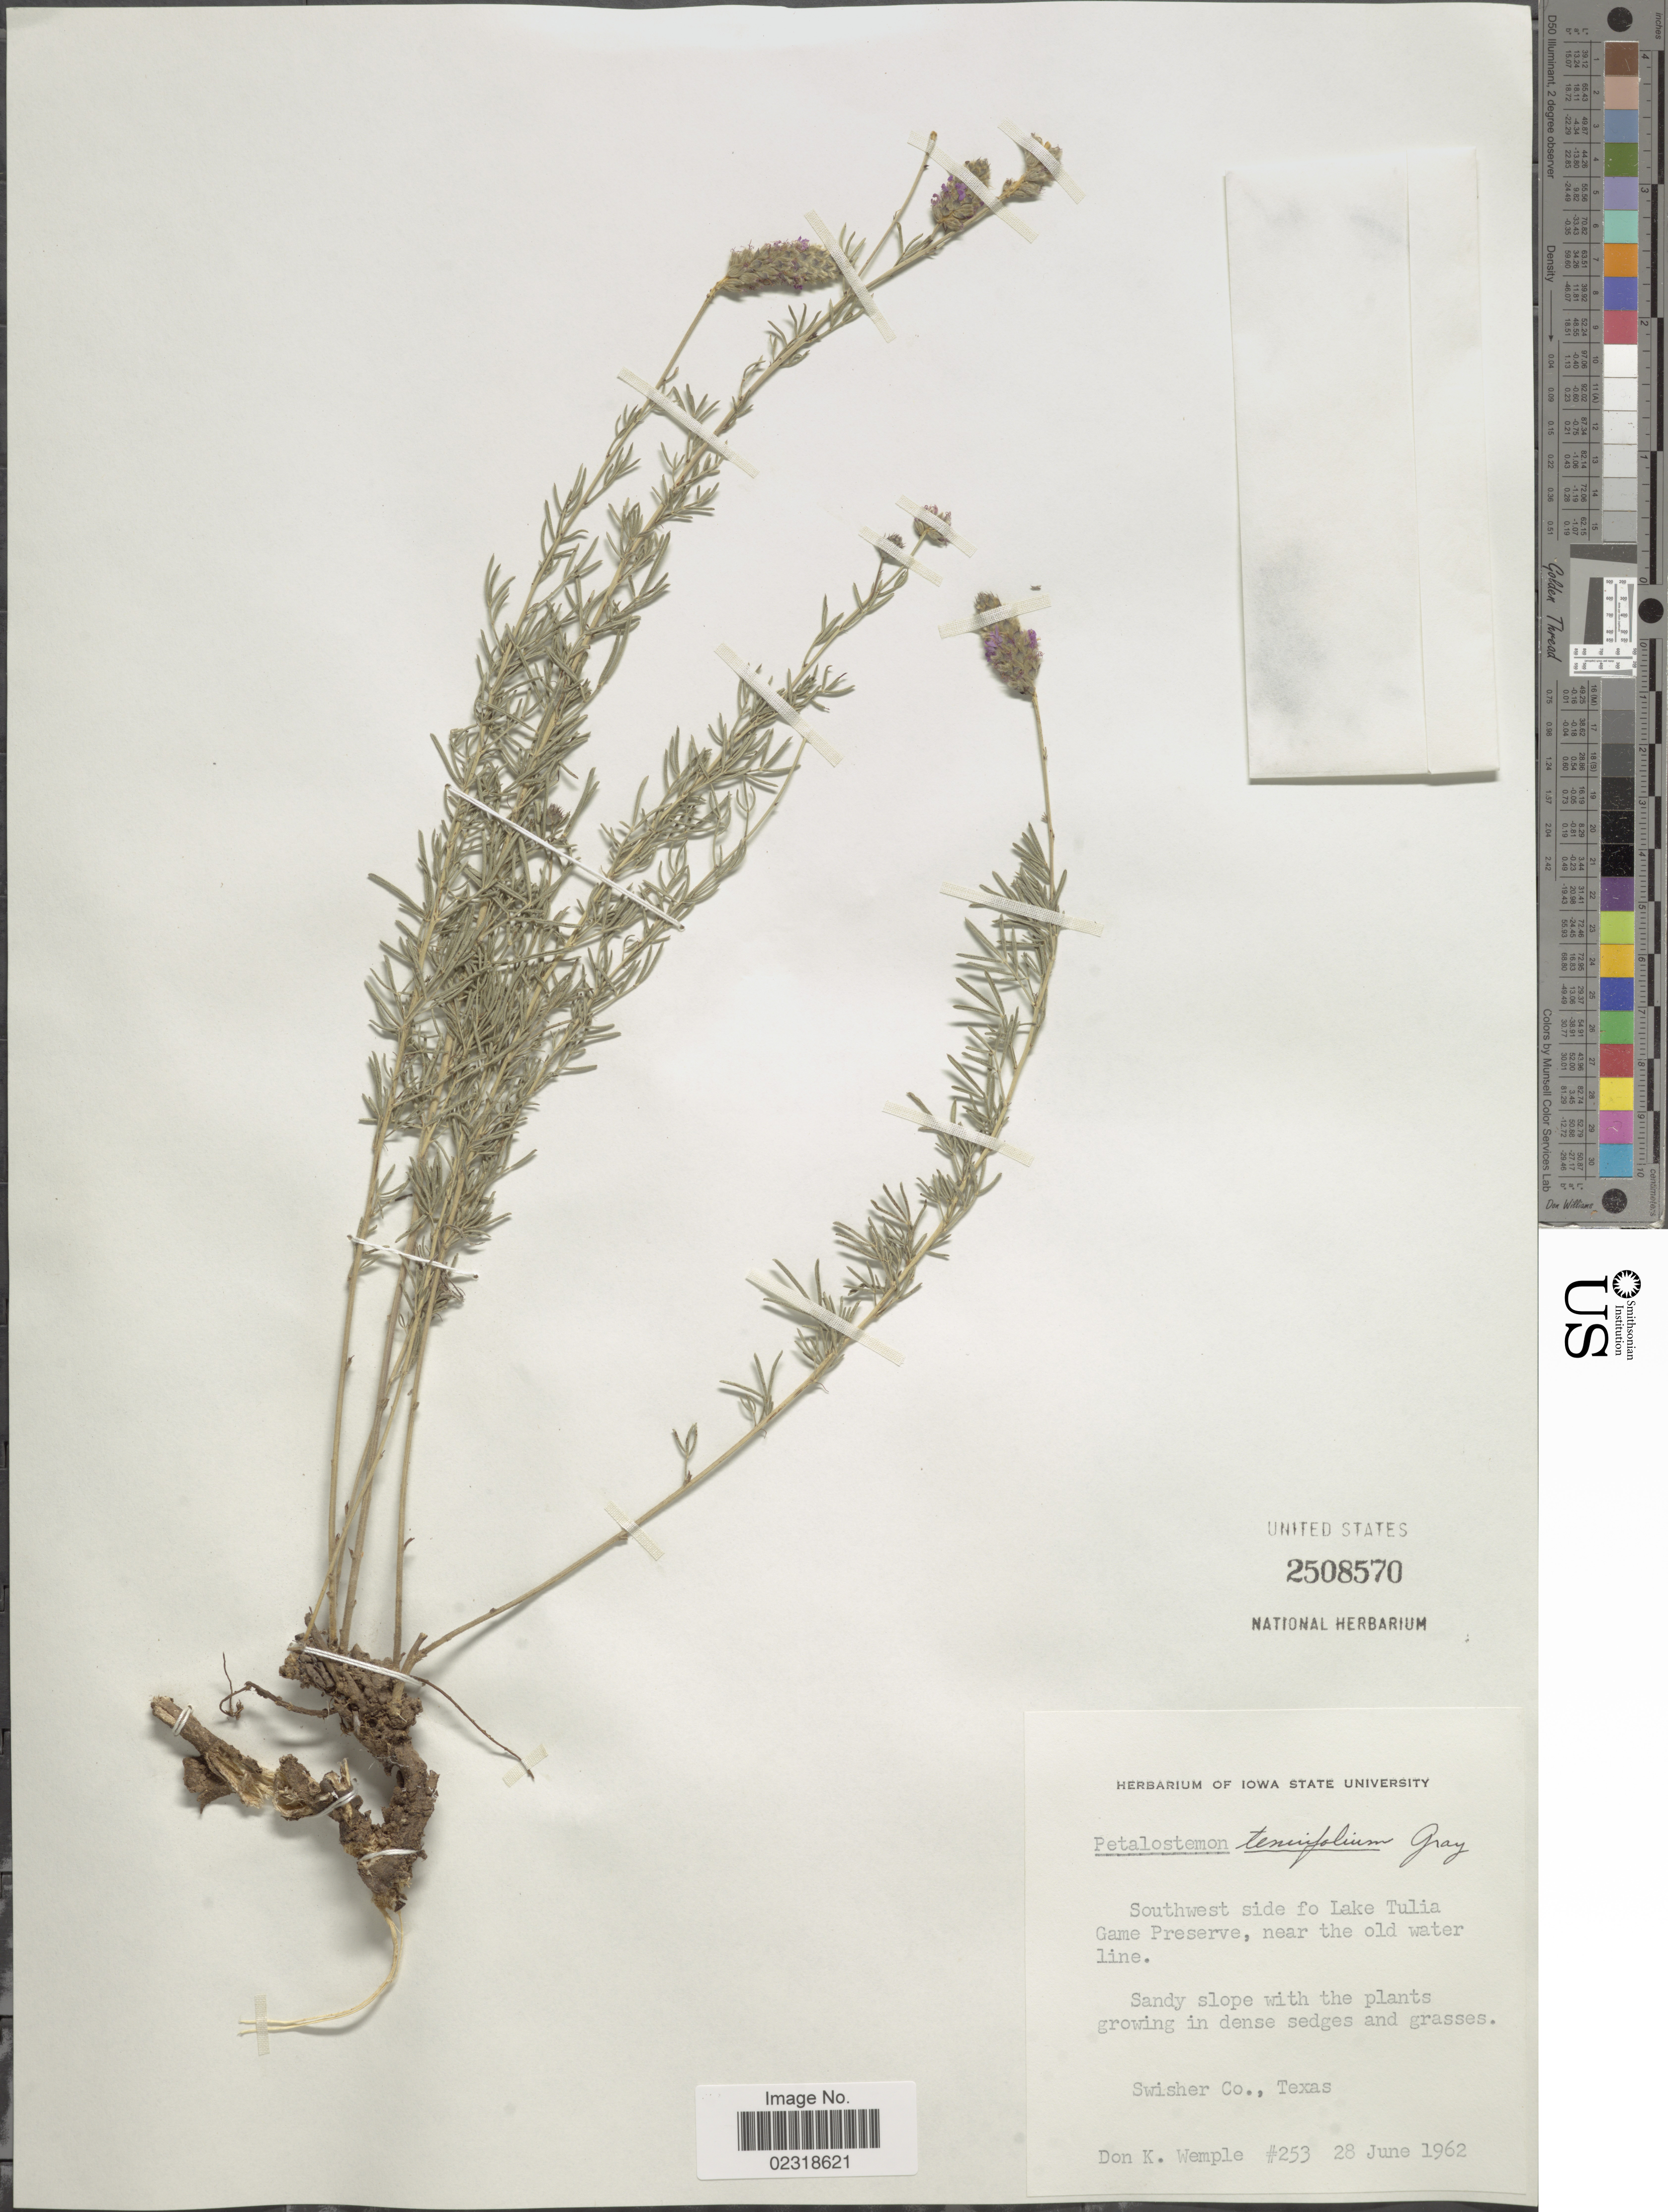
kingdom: Plantae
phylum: Tracheophyta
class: Magnoliopsida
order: Fabales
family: Fabaceae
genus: Dalea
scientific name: Dalea tenuifolia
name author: (A. Gray) Shinners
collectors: D. Wemple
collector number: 253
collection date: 1962-06-28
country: United States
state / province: Texas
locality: Southwest side of Lake Tulia Game Preserve, near the old water line, Swisher Co.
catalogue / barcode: US 2508570